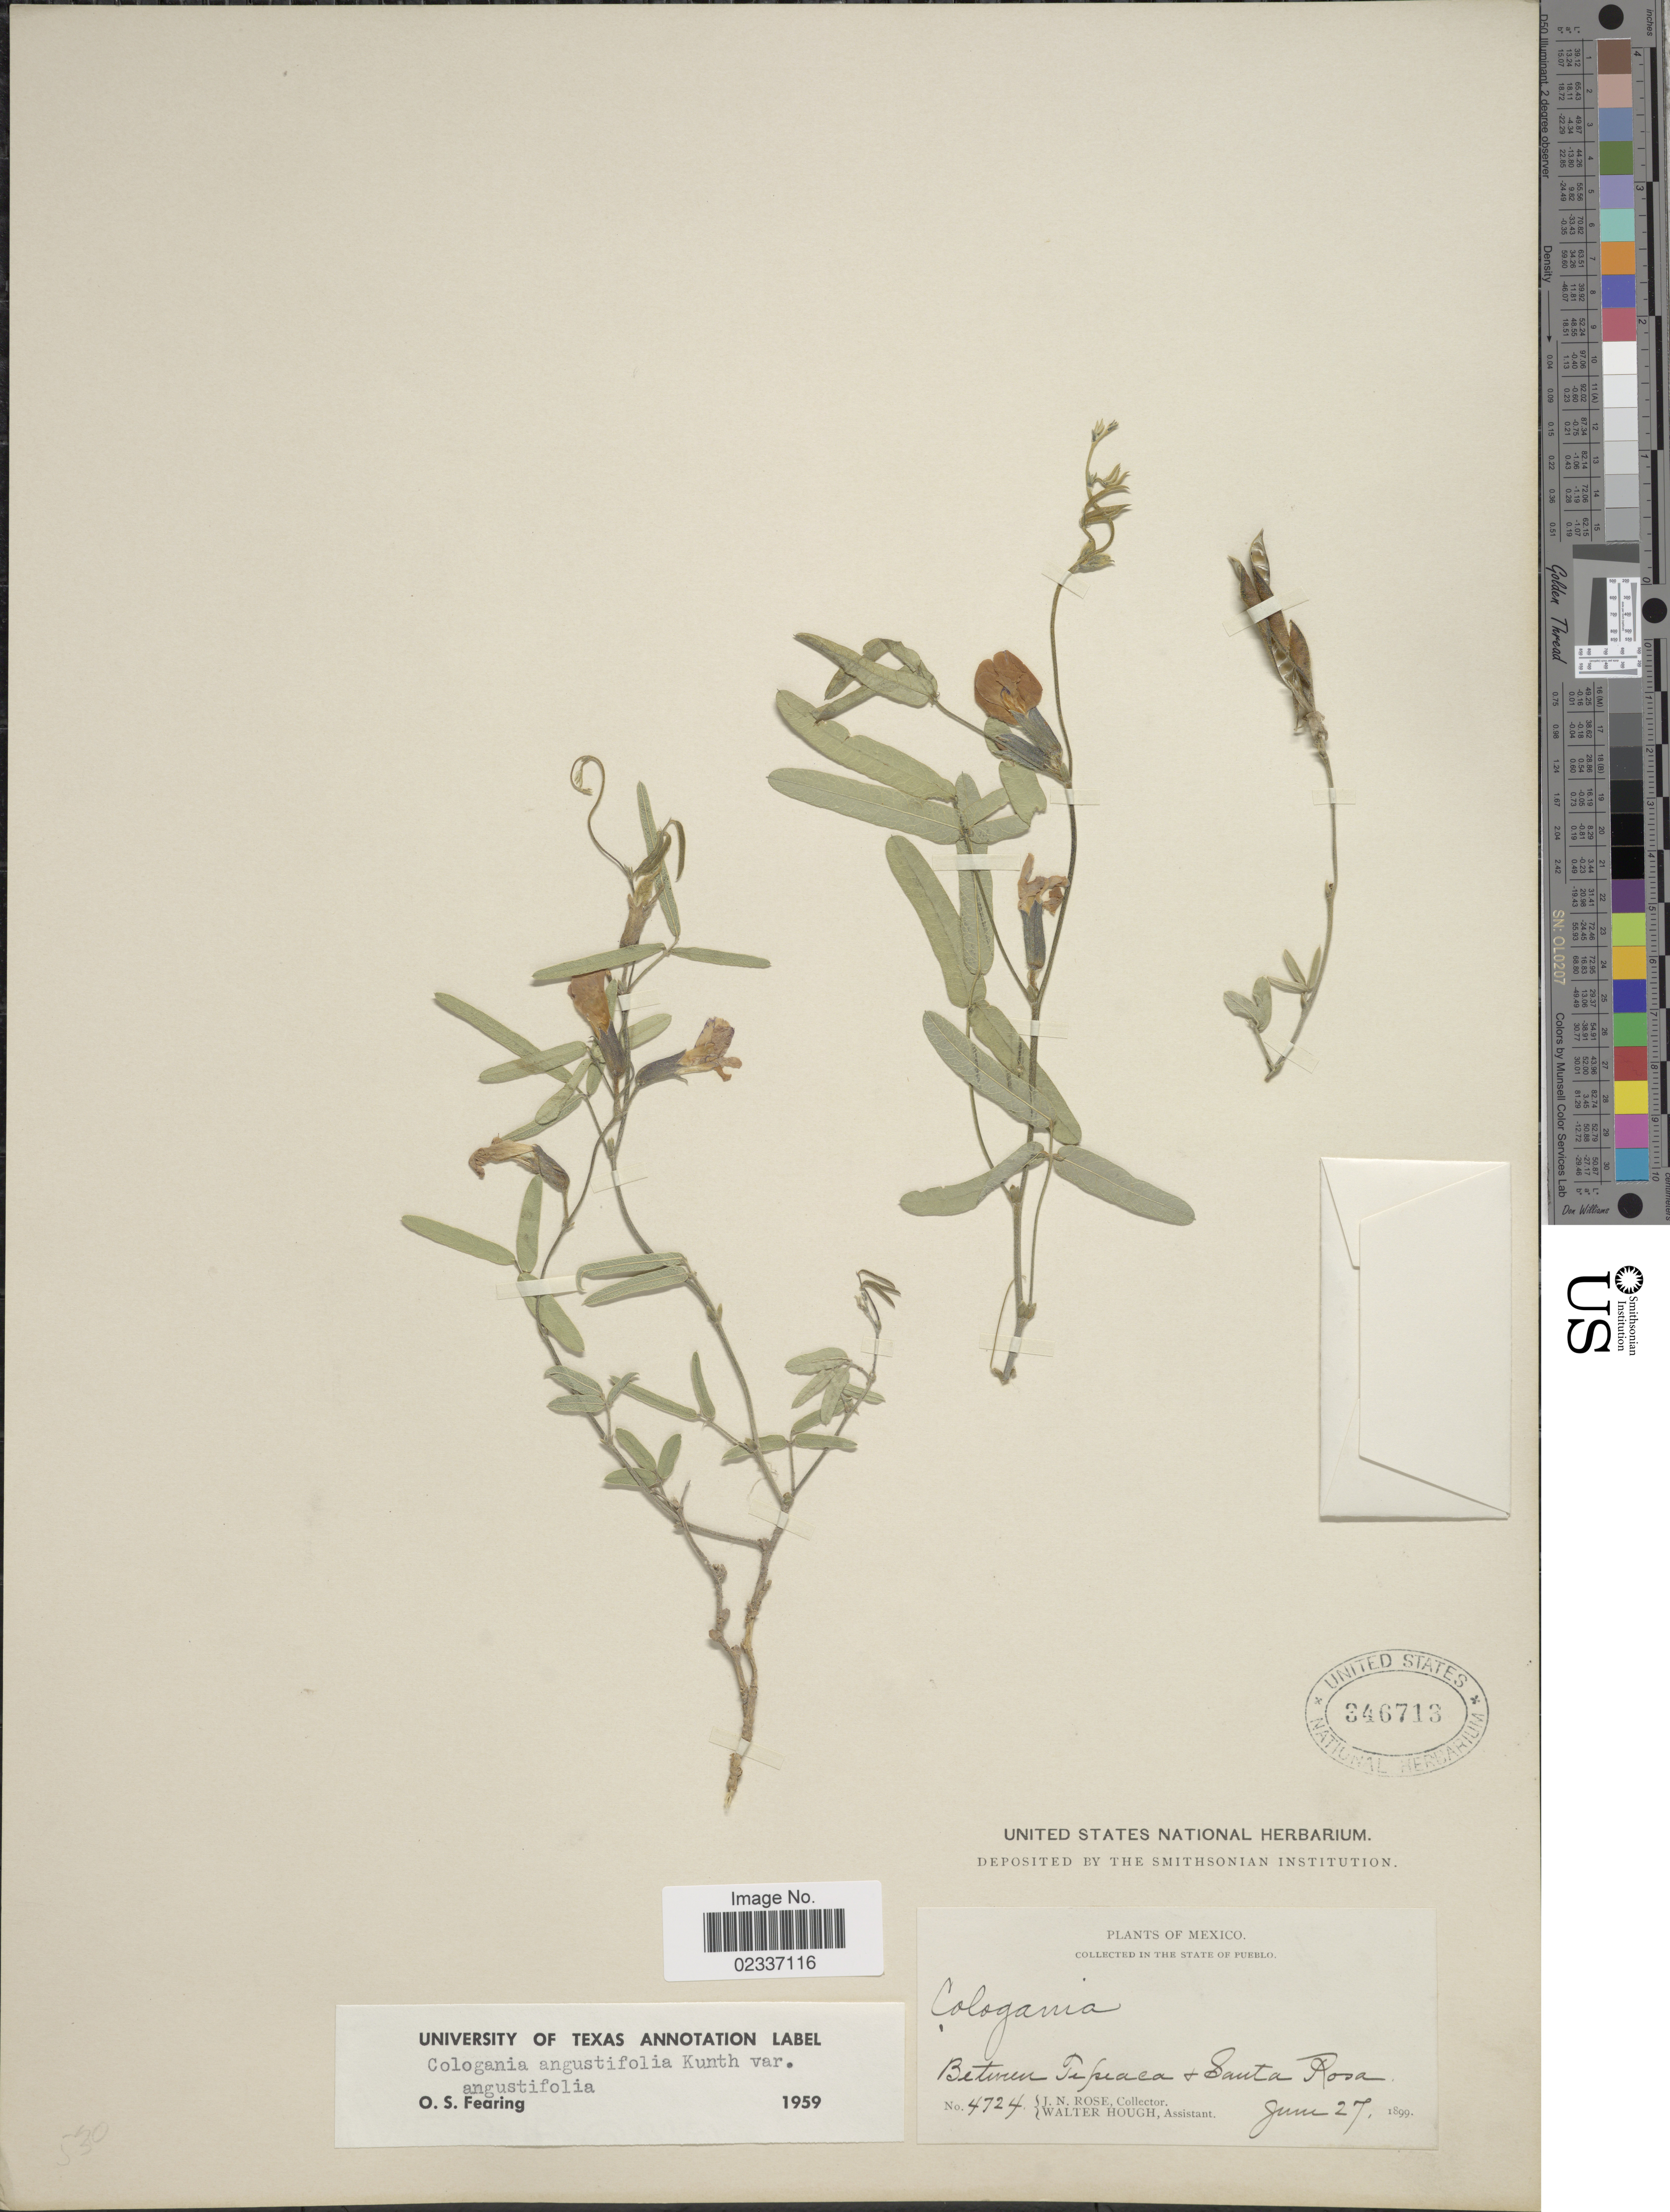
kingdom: Plantae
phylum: Tracheophyta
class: Magnoliopsida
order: Fabales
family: Fabaceae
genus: Cologania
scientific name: Cologania angustifolia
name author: Kunth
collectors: J. N. Rose & W. Hough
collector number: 4724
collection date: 1899-06-27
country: Mexico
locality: In the State of Pueblo, Between Tepeaca + Santa Rosa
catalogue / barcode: US 346713